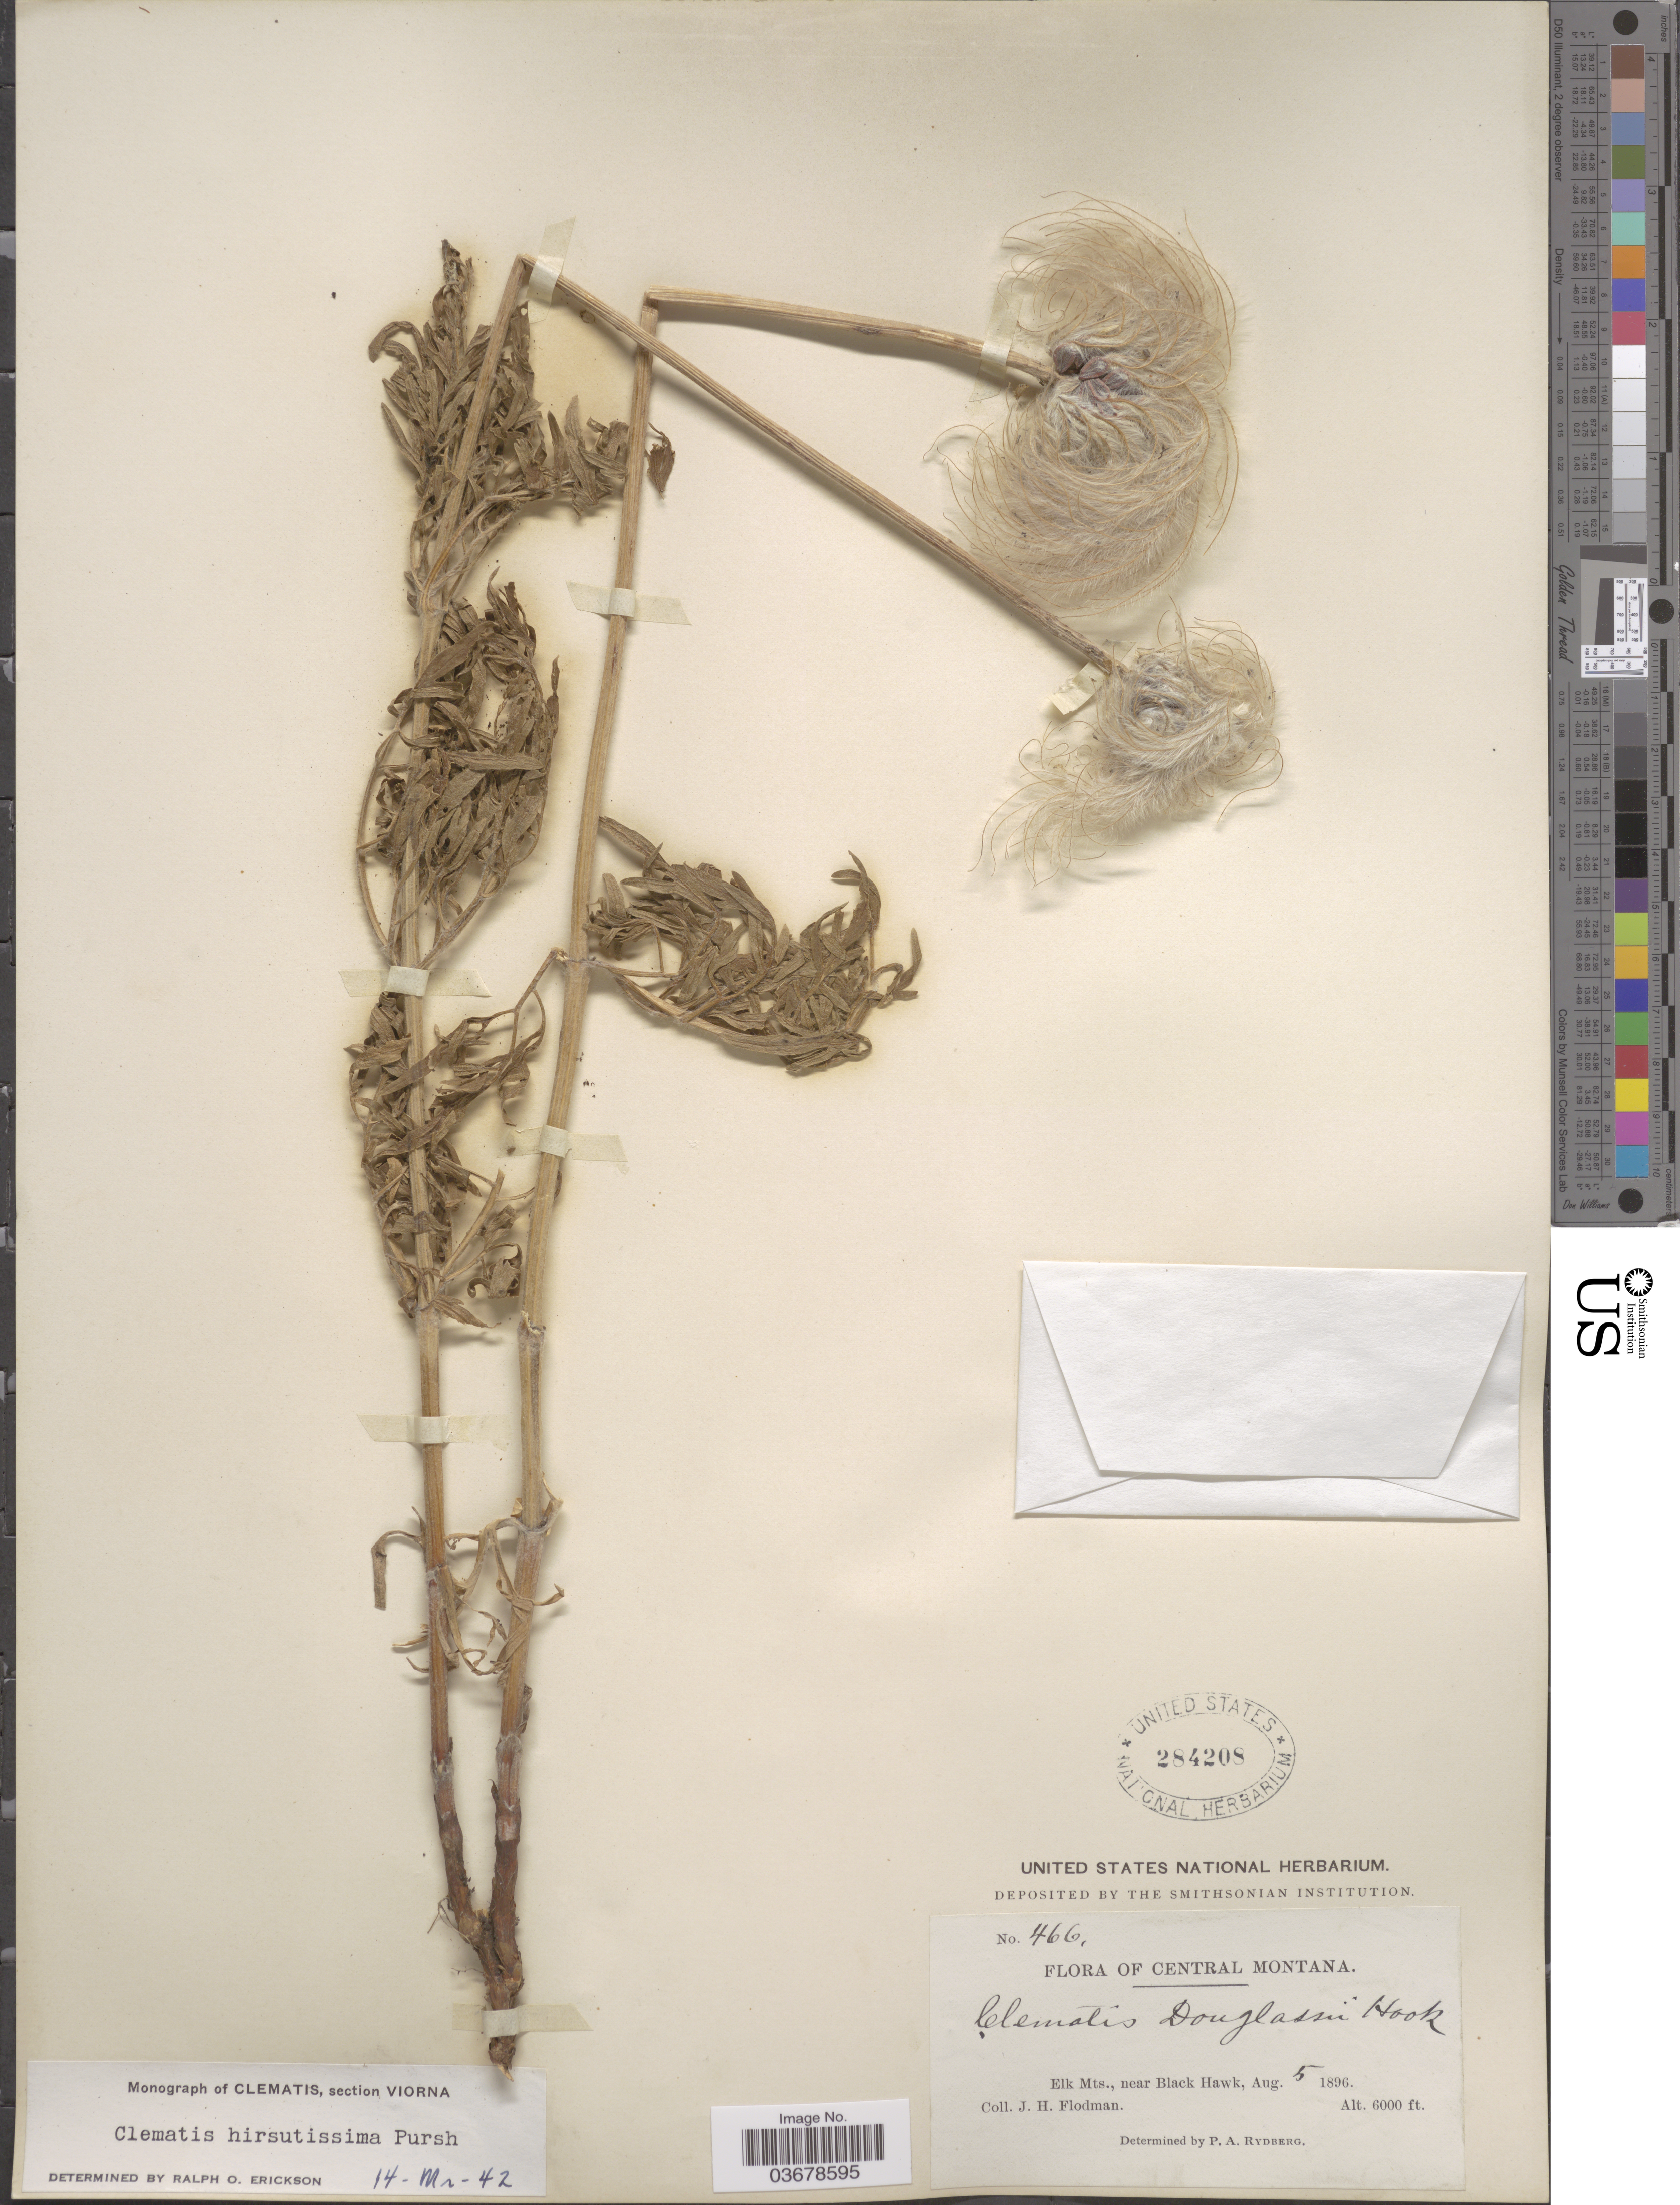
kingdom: Plantae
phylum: Tracheophyta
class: Magnoliopsida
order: Ranunculales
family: Ranunculaceae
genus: Clematis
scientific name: Clematis viorna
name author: L.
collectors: J. Flodman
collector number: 466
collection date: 1896-08-05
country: United States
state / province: Montana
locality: Central Montana. Elk Mts., near Black Hawk.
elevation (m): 1829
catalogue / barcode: US 284208